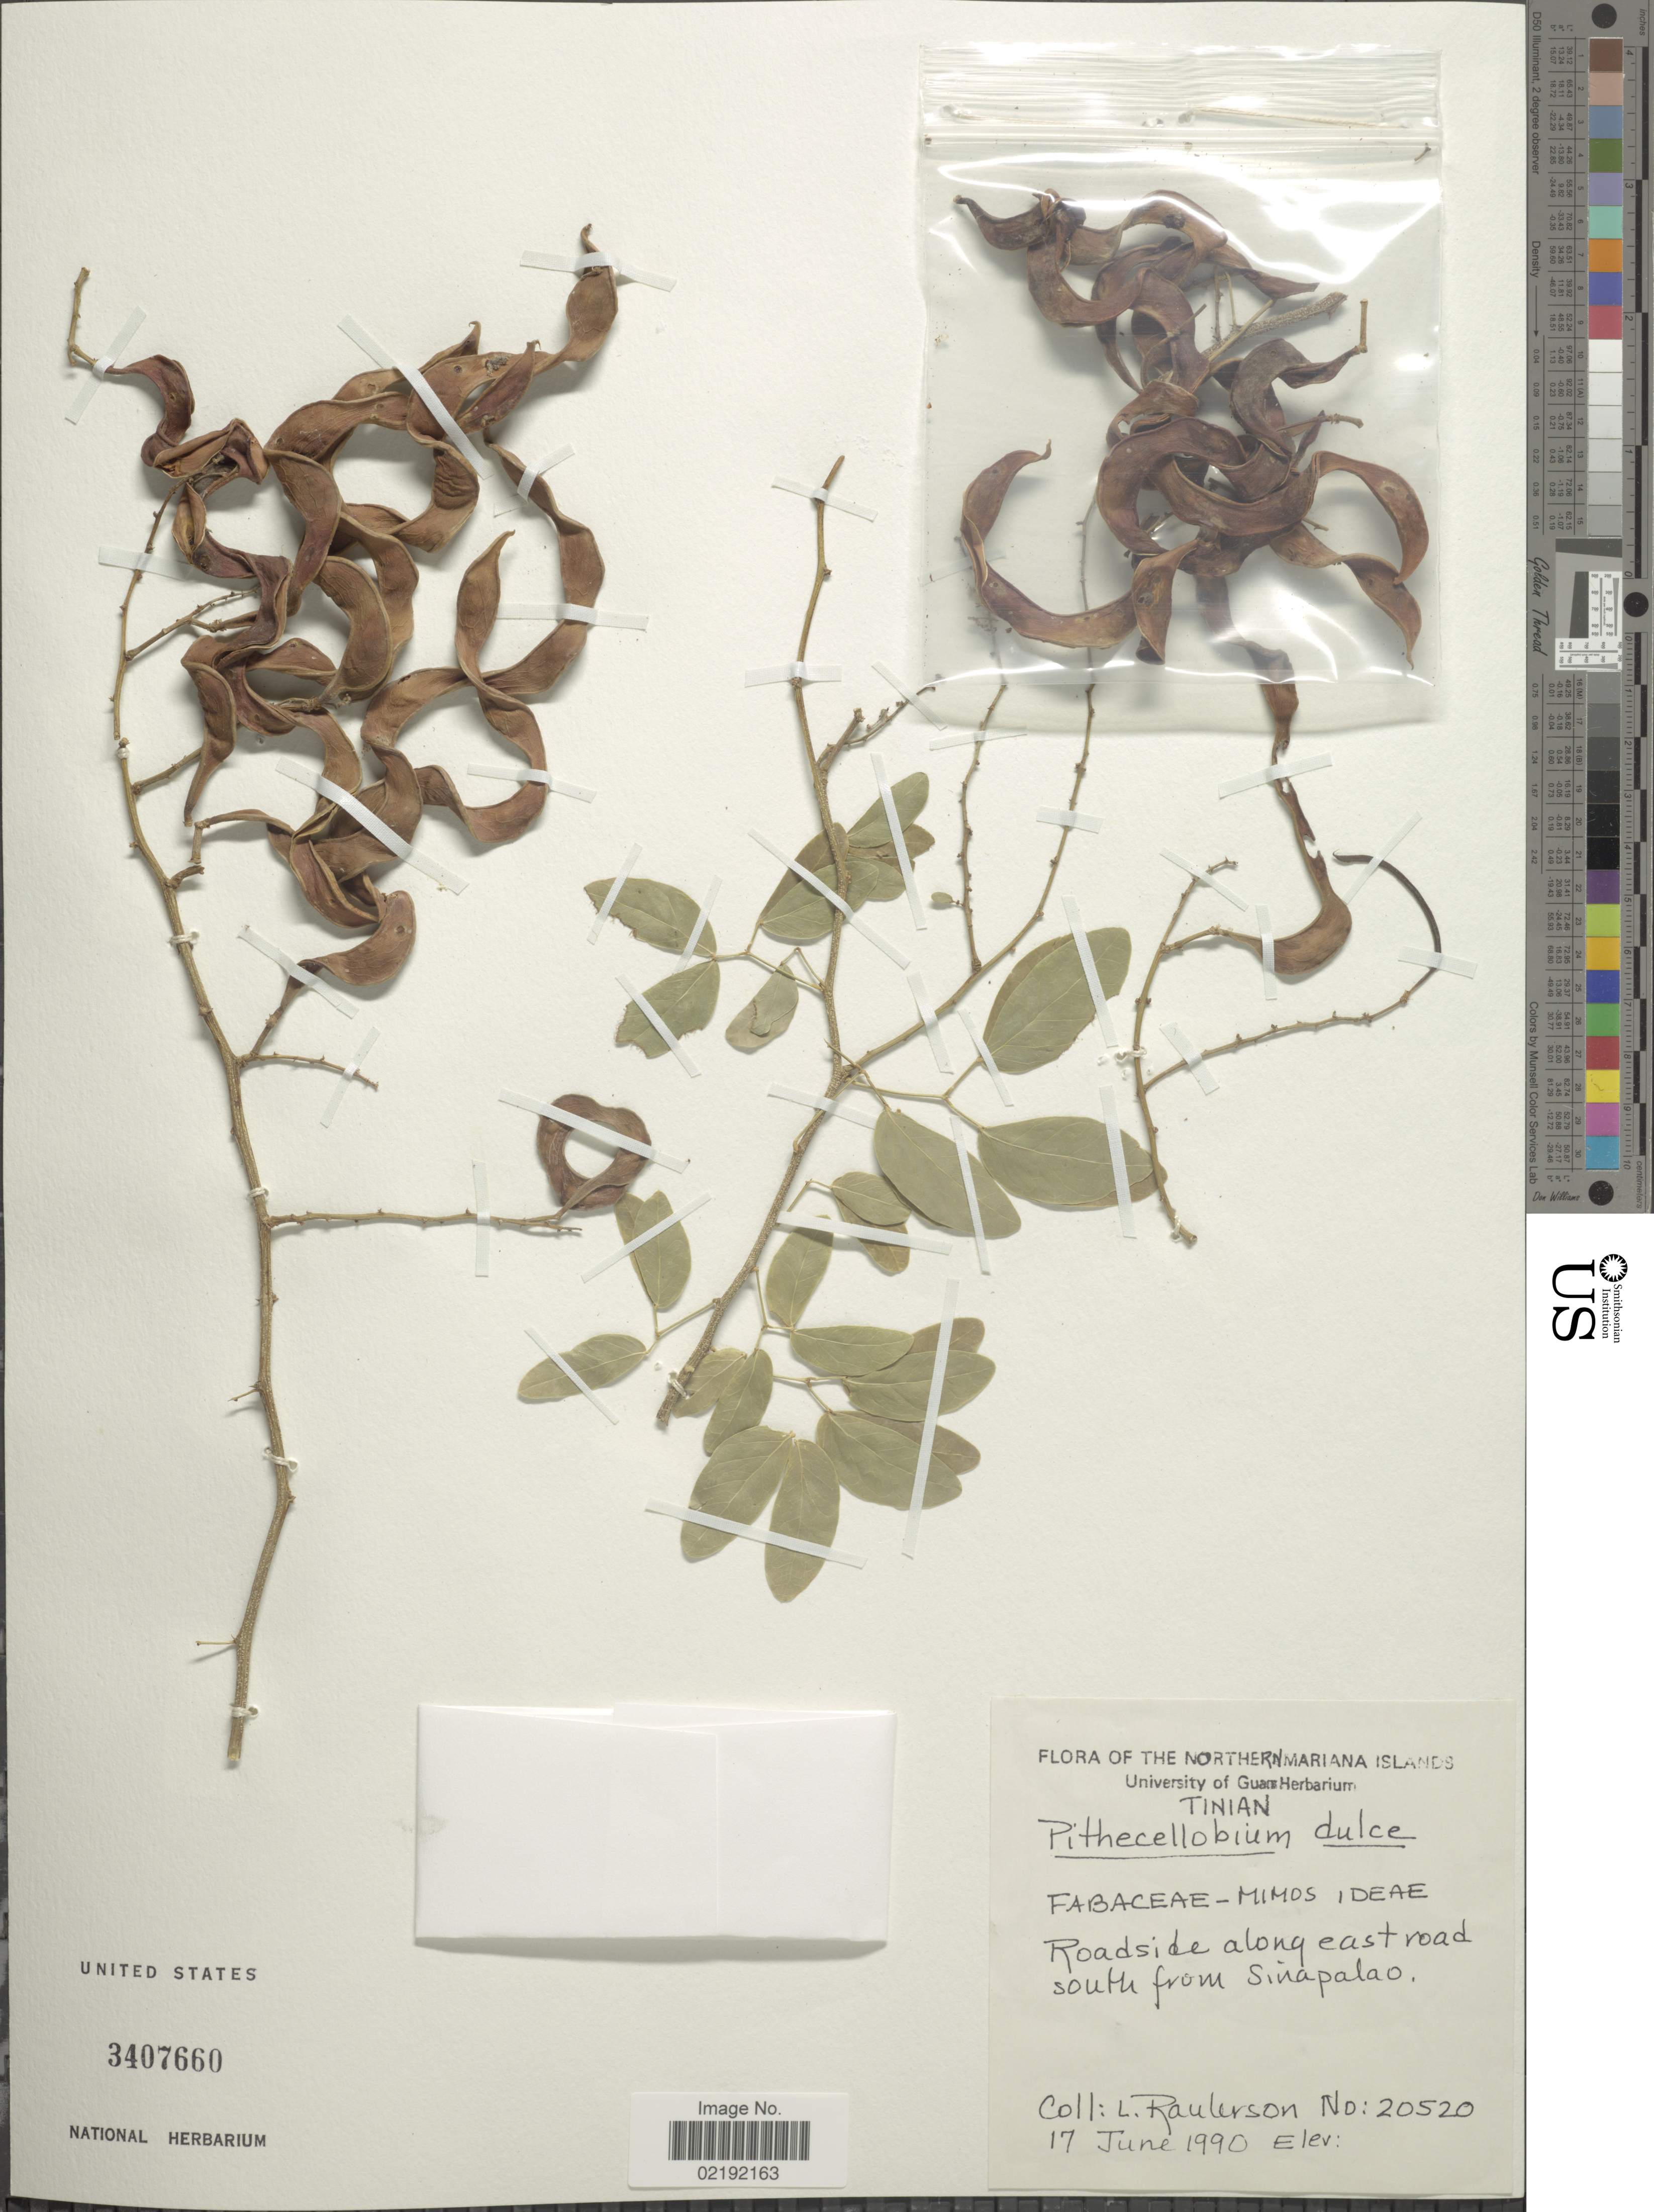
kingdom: Plantae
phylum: Tracheophyta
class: Magnoliopsida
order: Fabales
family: Fabaceae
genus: Pithecellobium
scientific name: Pithecellobium dulce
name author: (Roxb.) Benth.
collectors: L. Raulerson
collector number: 20520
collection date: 1990-06-17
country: Northern Mariana Islands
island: Tinian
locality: Tinian. Roadside along east road south from Sinapalao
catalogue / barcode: US 3407660